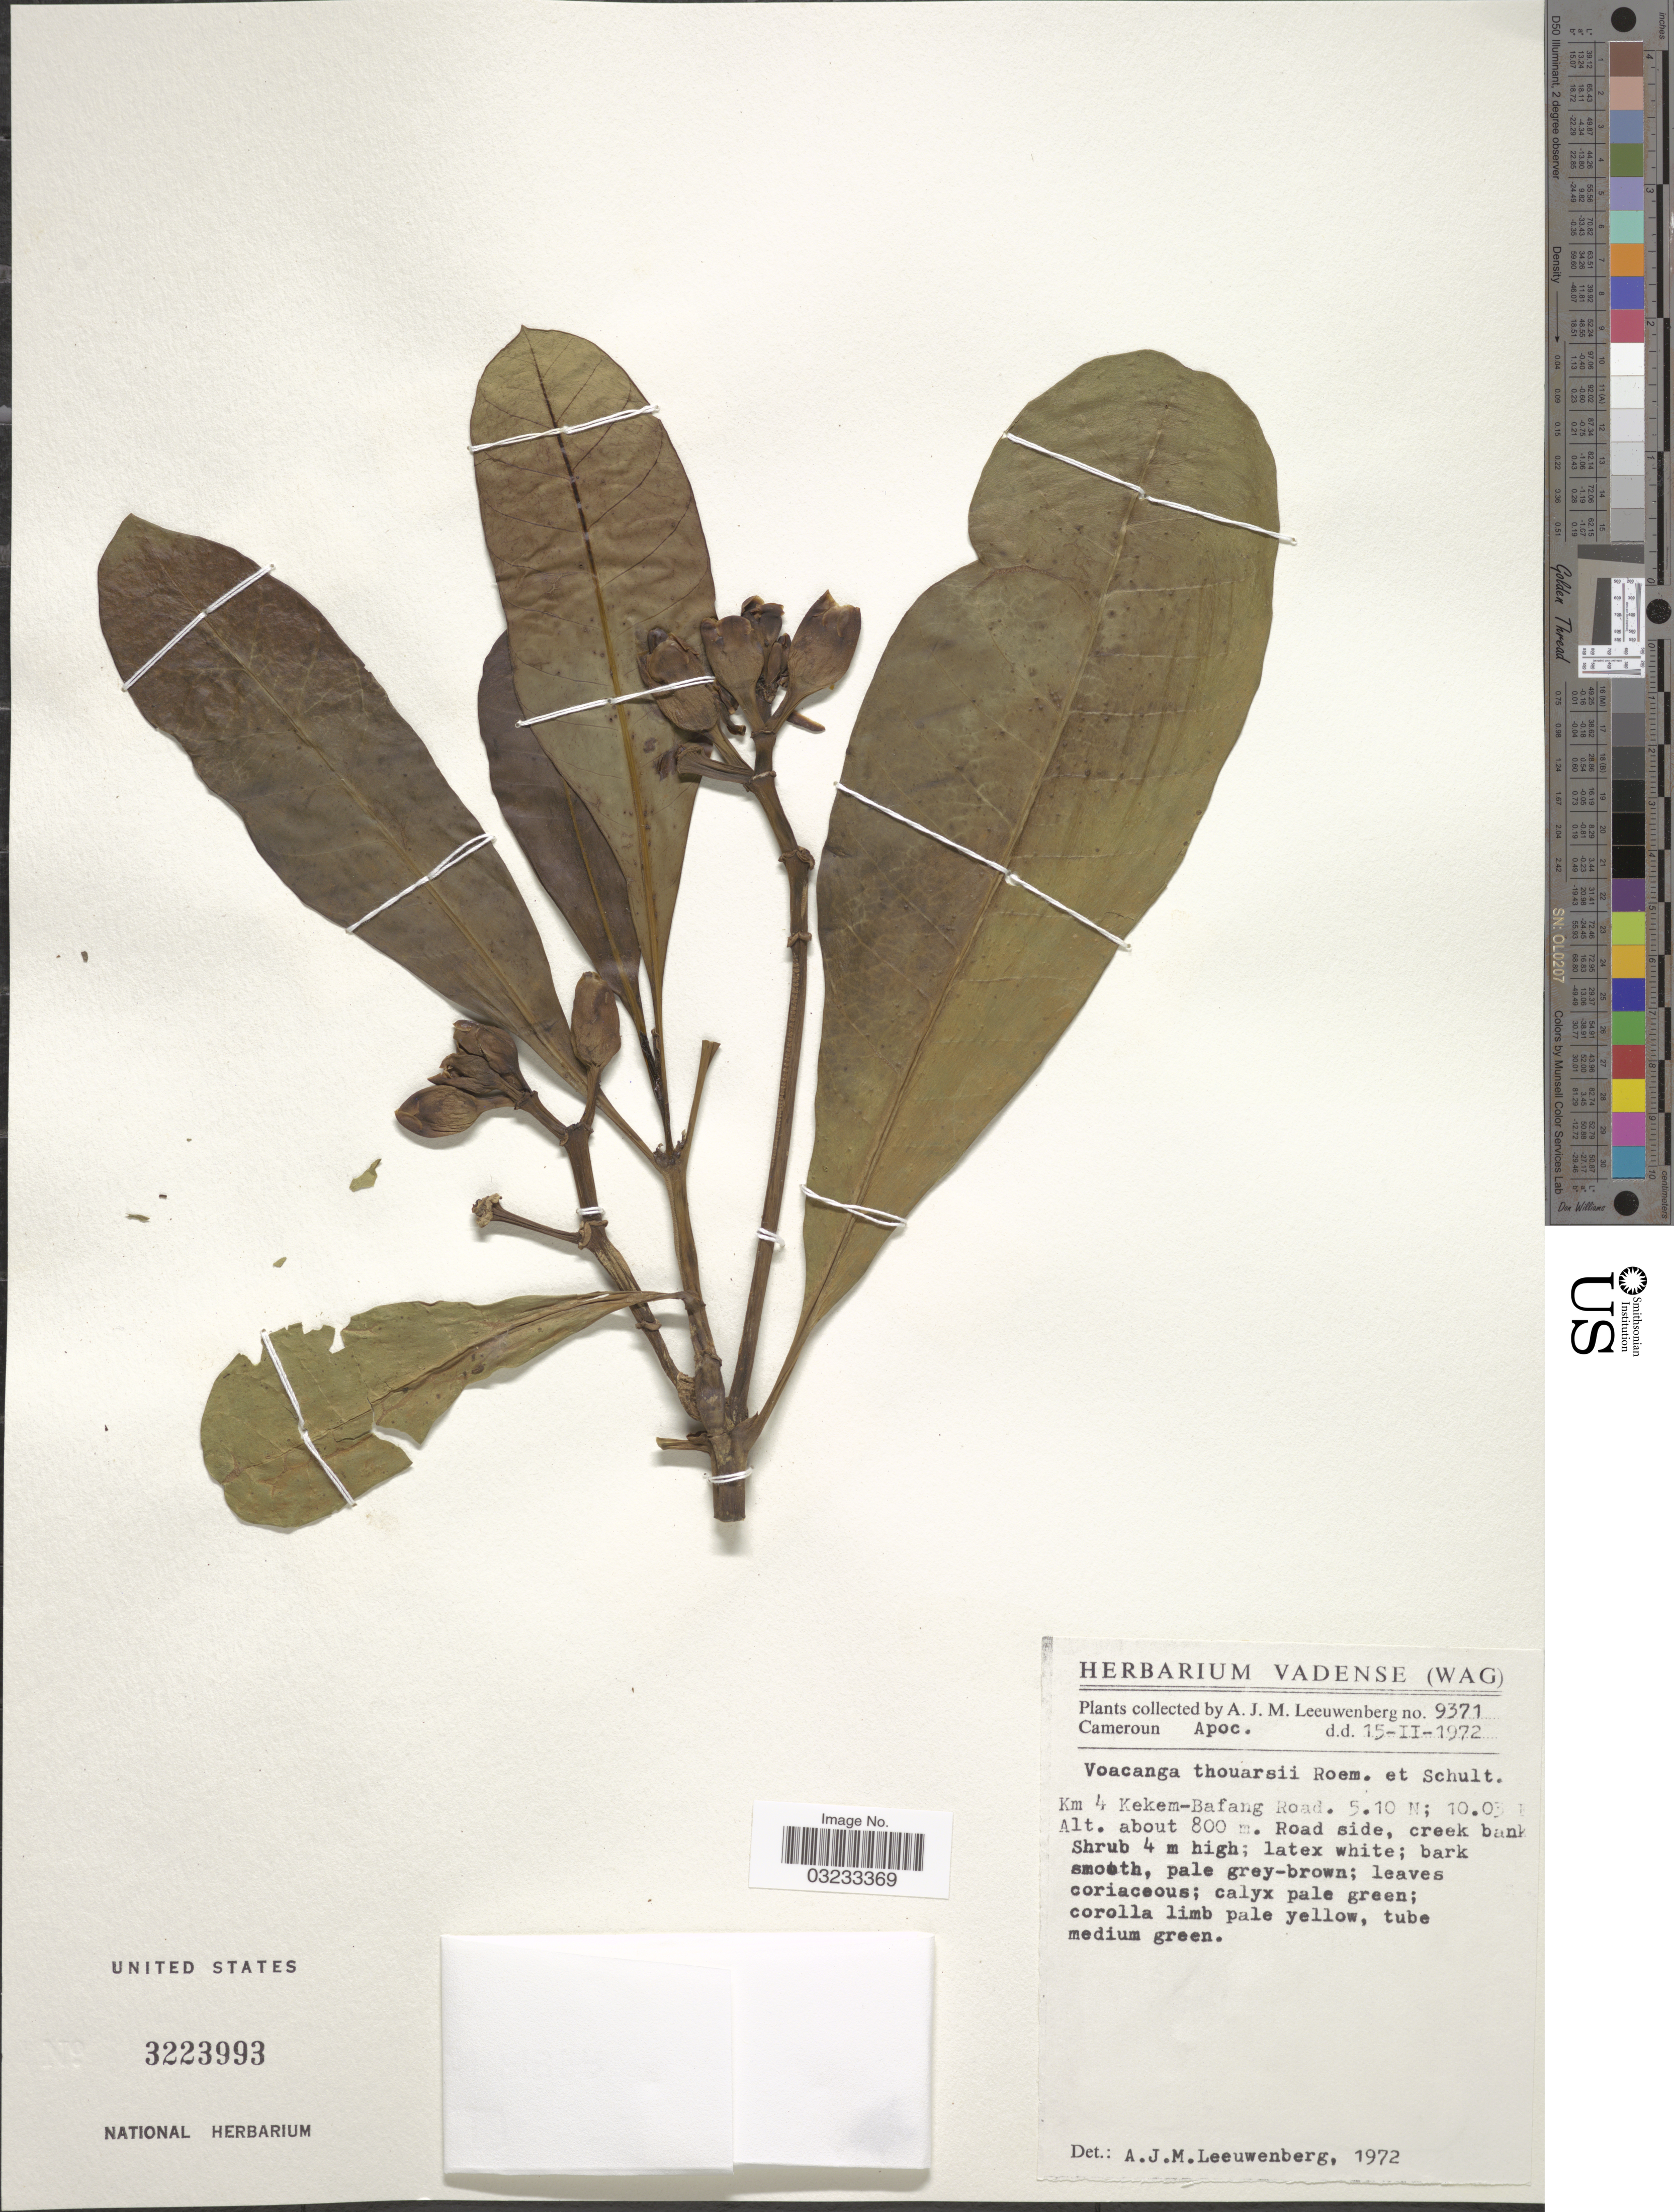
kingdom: Plantae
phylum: Tracheophyta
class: Magnoliopsida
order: Gentianales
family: Apocynaceae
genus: Voacanga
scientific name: Voacanga thouarsii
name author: Roem. & Schult.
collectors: A. J. M. Leeuwenberg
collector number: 9371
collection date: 1972-02-15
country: Cameroon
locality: Km 4 Kekem-Bafang Road.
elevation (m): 800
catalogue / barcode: US 3223993